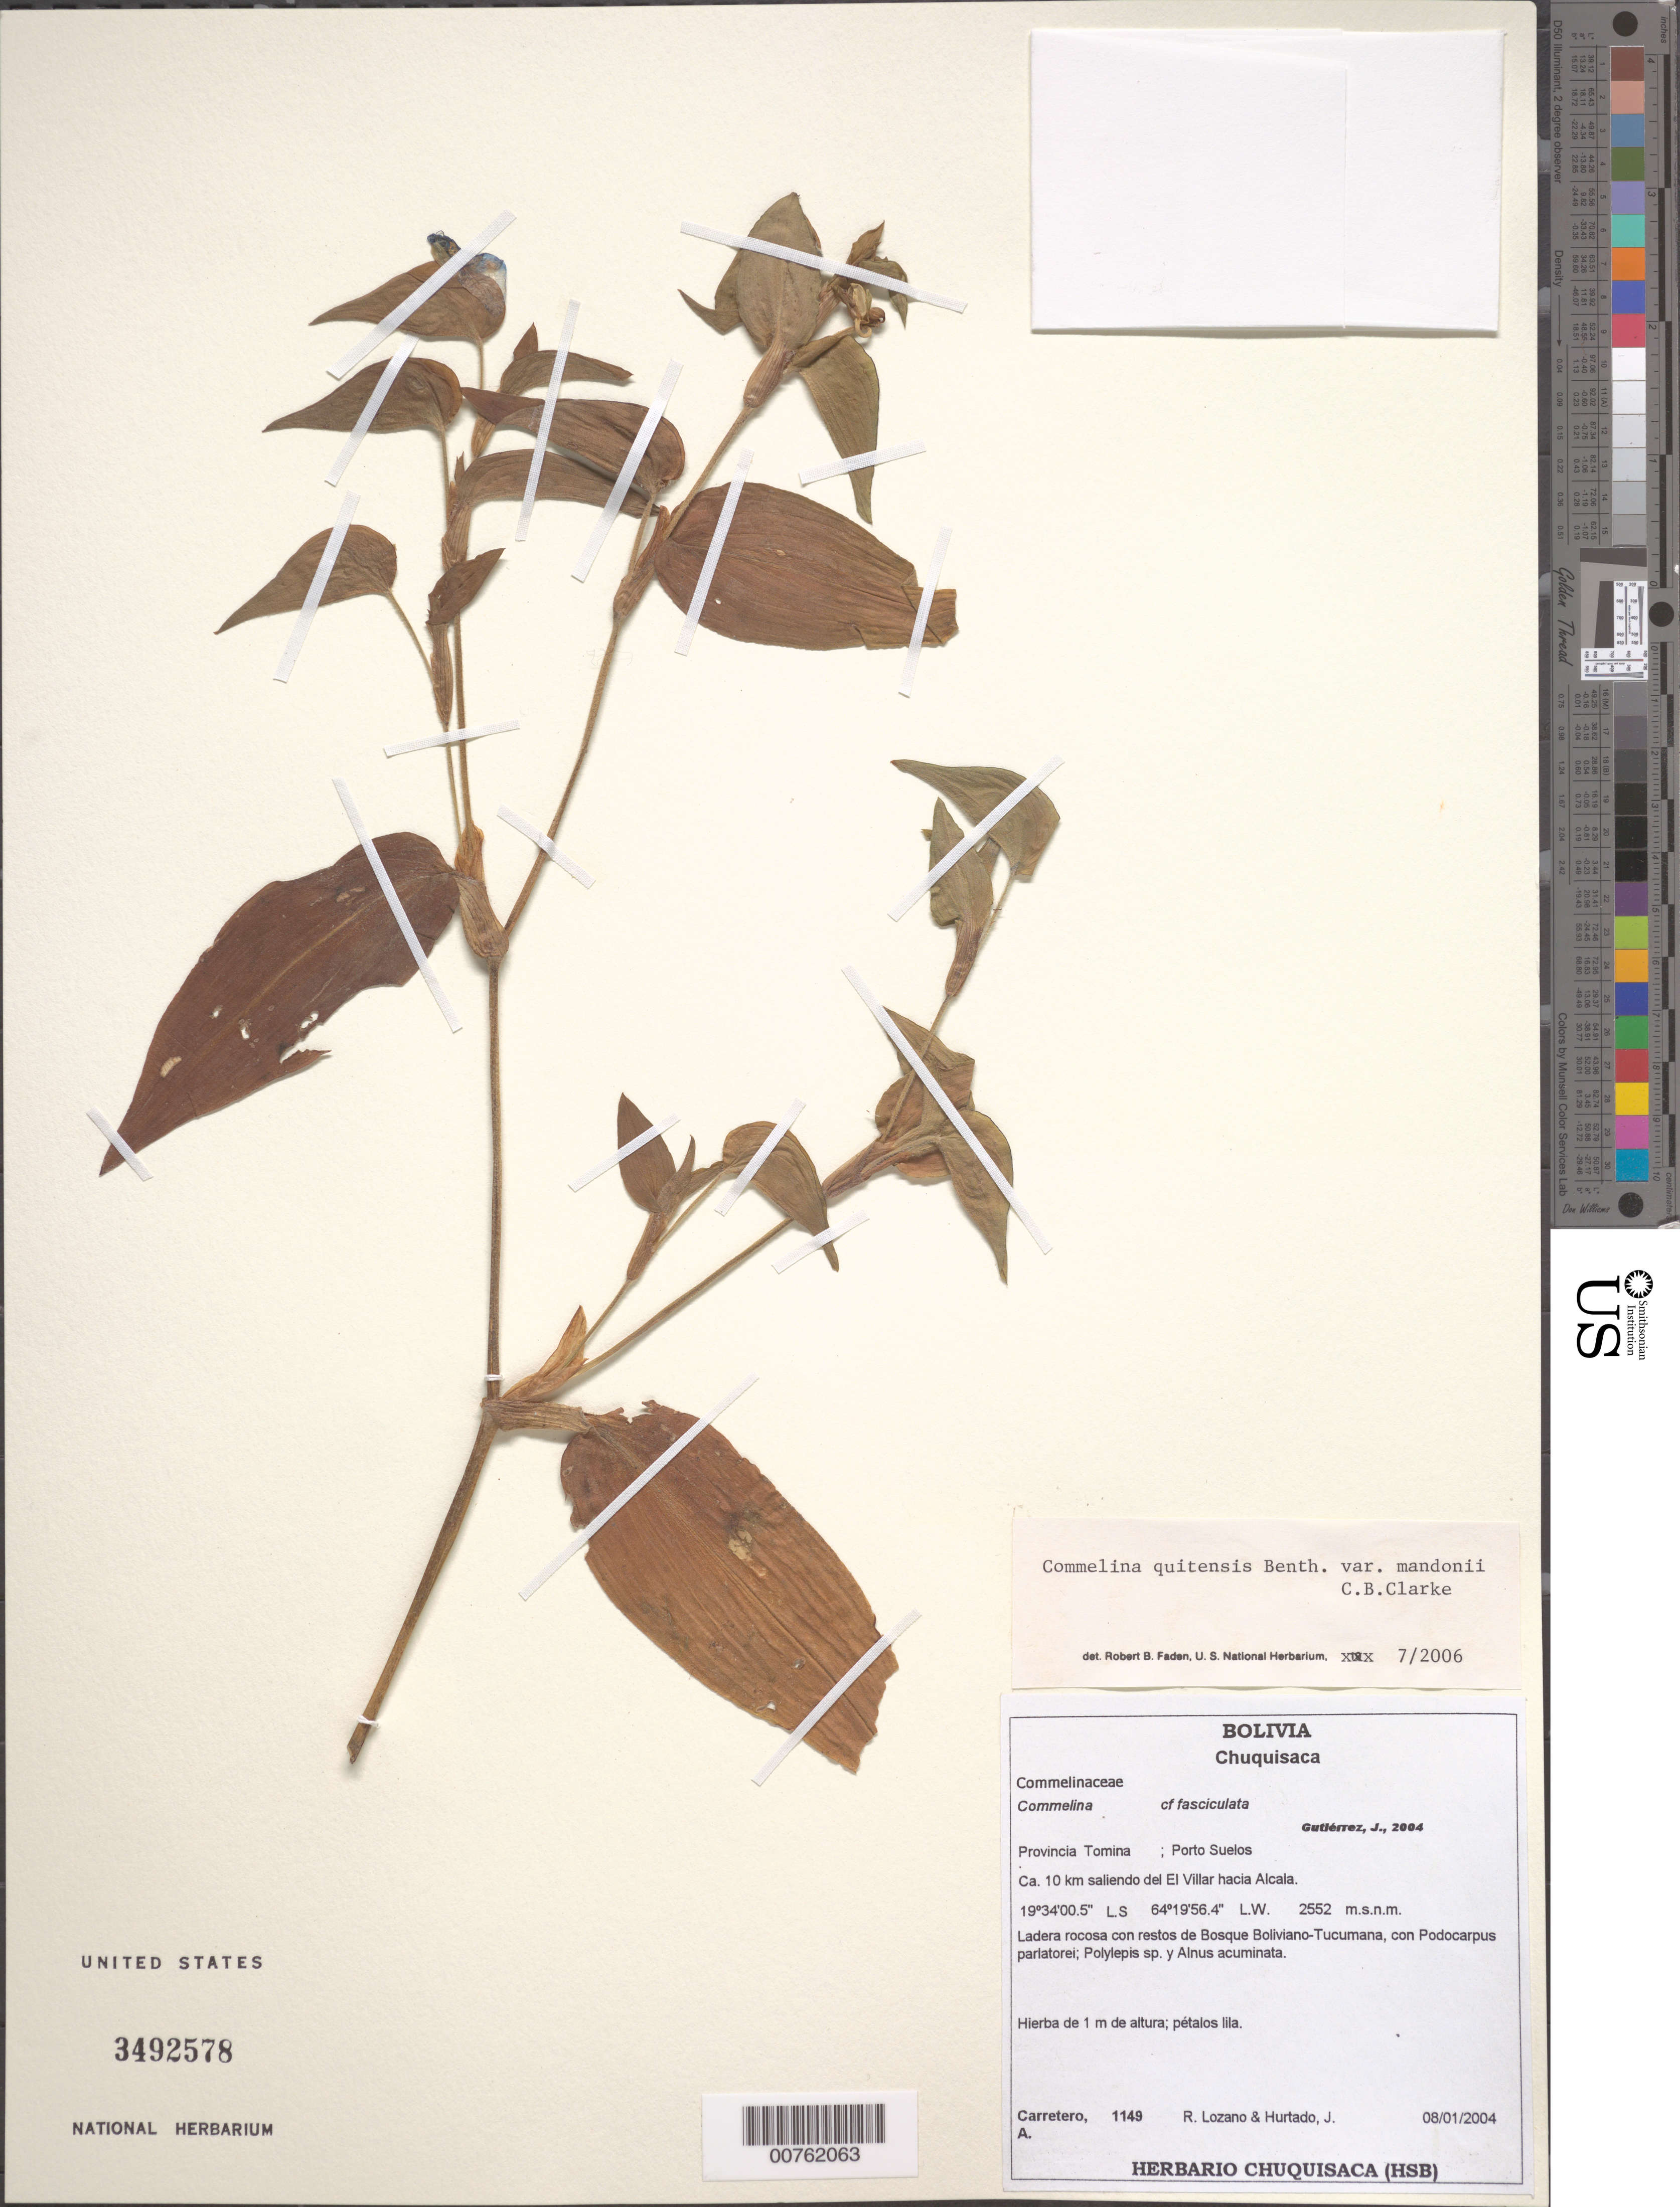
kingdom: Plantae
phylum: Tracheophyta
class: Liliopsida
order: Commelinales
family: Commelinaceae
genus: Commelina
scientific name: Commelina quitensis var. mandonii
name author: C.B. Clarke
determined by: Faden, Robert B., (US), Smithsonian Institution - National Museum of Natural History (UNITED STATES)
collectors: A. Carretero et al.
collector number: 1149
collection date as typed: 08 Jan 2004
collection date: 2004-01-08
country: Bolivia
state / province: Chuquisaca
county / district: Tomina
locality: Porto Suelos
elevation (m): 2552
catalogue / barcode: US 3492578